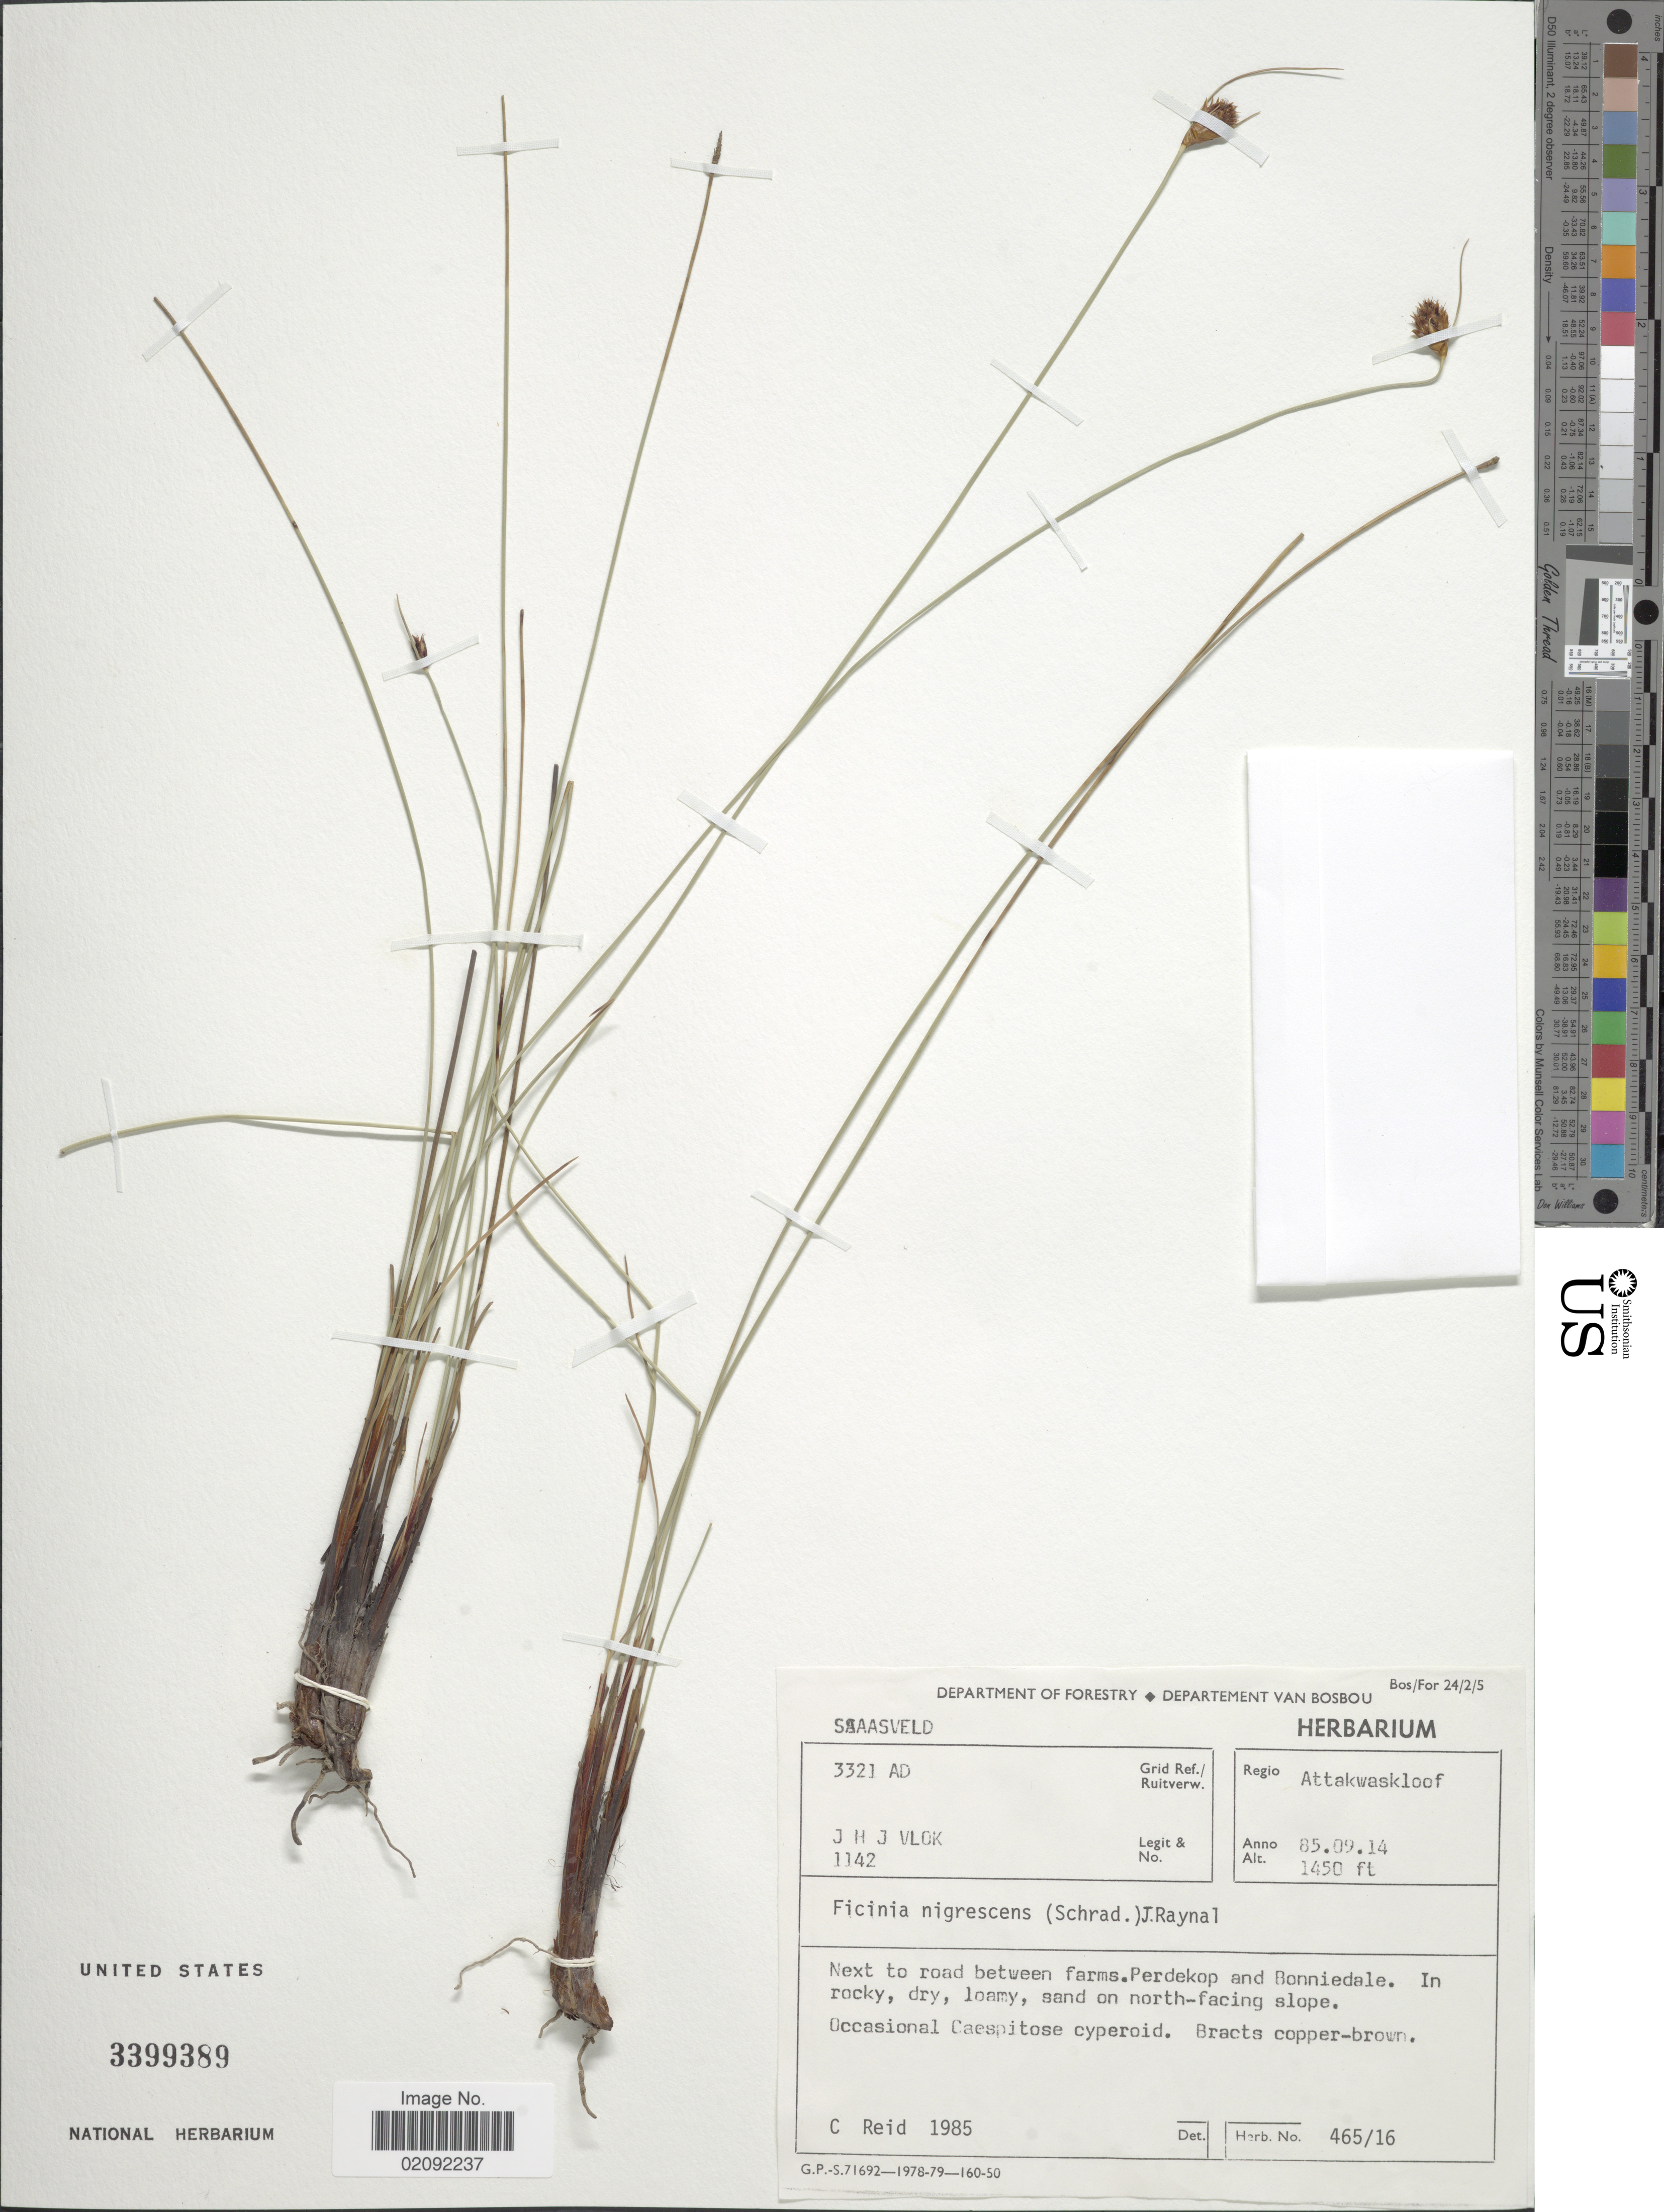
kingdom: Plantae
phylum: Tracheophyta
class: Liliopsida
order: Poales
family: Cyperaceae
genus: Ficinia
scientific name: Ficinia nigrescens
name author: (Schrad.) J. Raynal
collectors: J. H. J. Vlok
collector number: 1142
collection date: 1985-09-14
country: South Africa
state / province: Western Cape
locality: Regio Attakwaskloof, next to road between farms. Perdekop and Bonniedale.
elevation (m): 442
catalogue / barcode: US 3399389